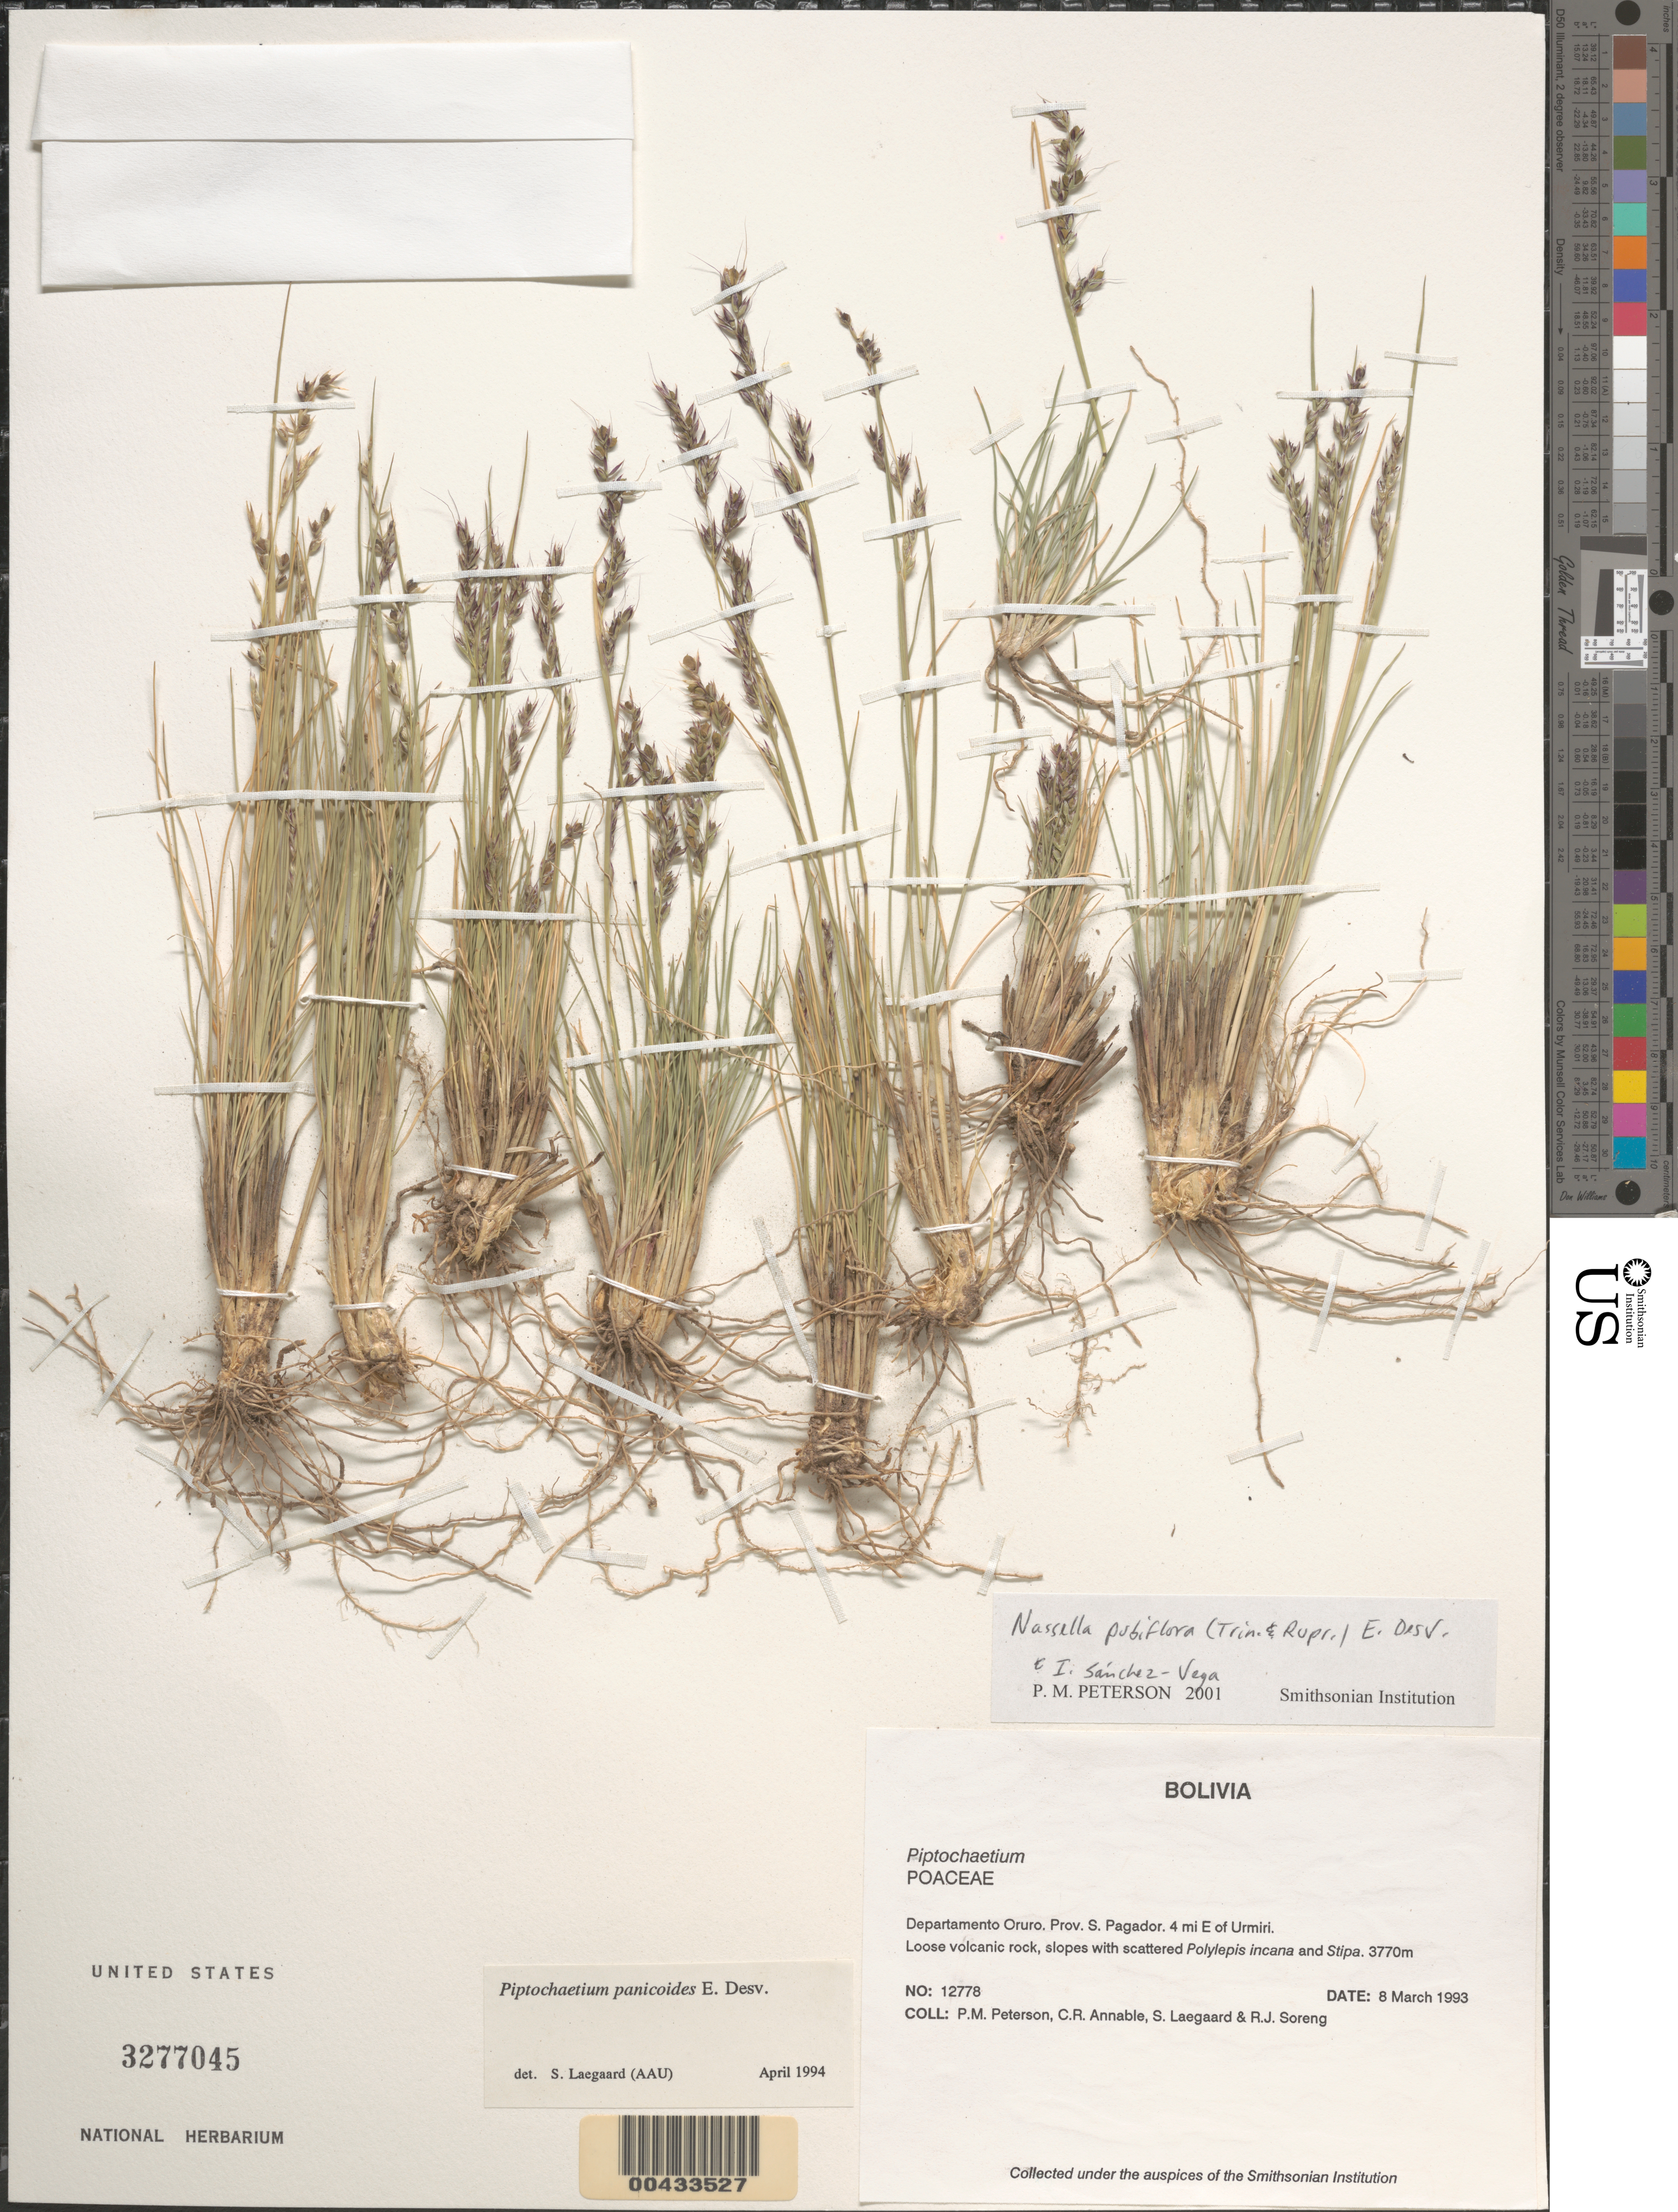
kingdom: Plantae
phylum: Tracheophyta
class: Liliopsida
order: Poales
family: Poaceae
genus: Piptochaetium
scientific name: Piptochaetium panicoides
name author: (Lam.) É. Desv.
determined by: Lægaard, S., (AAU), University of Aarhus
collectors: P. M. Peterson, C. R. Annable, S. Lægaard & R. J. Soreng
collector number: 12778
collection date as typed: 08 Mar 1993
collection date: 1993-03-08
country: Bolivia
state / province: Oruro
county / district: Sebastián Pagador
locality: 4 mi E of Urmiri.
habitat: Loose volcanic rock, slopes with scattered Polylepis incana and Stipa.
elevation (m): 3770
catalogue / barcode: US 3277045